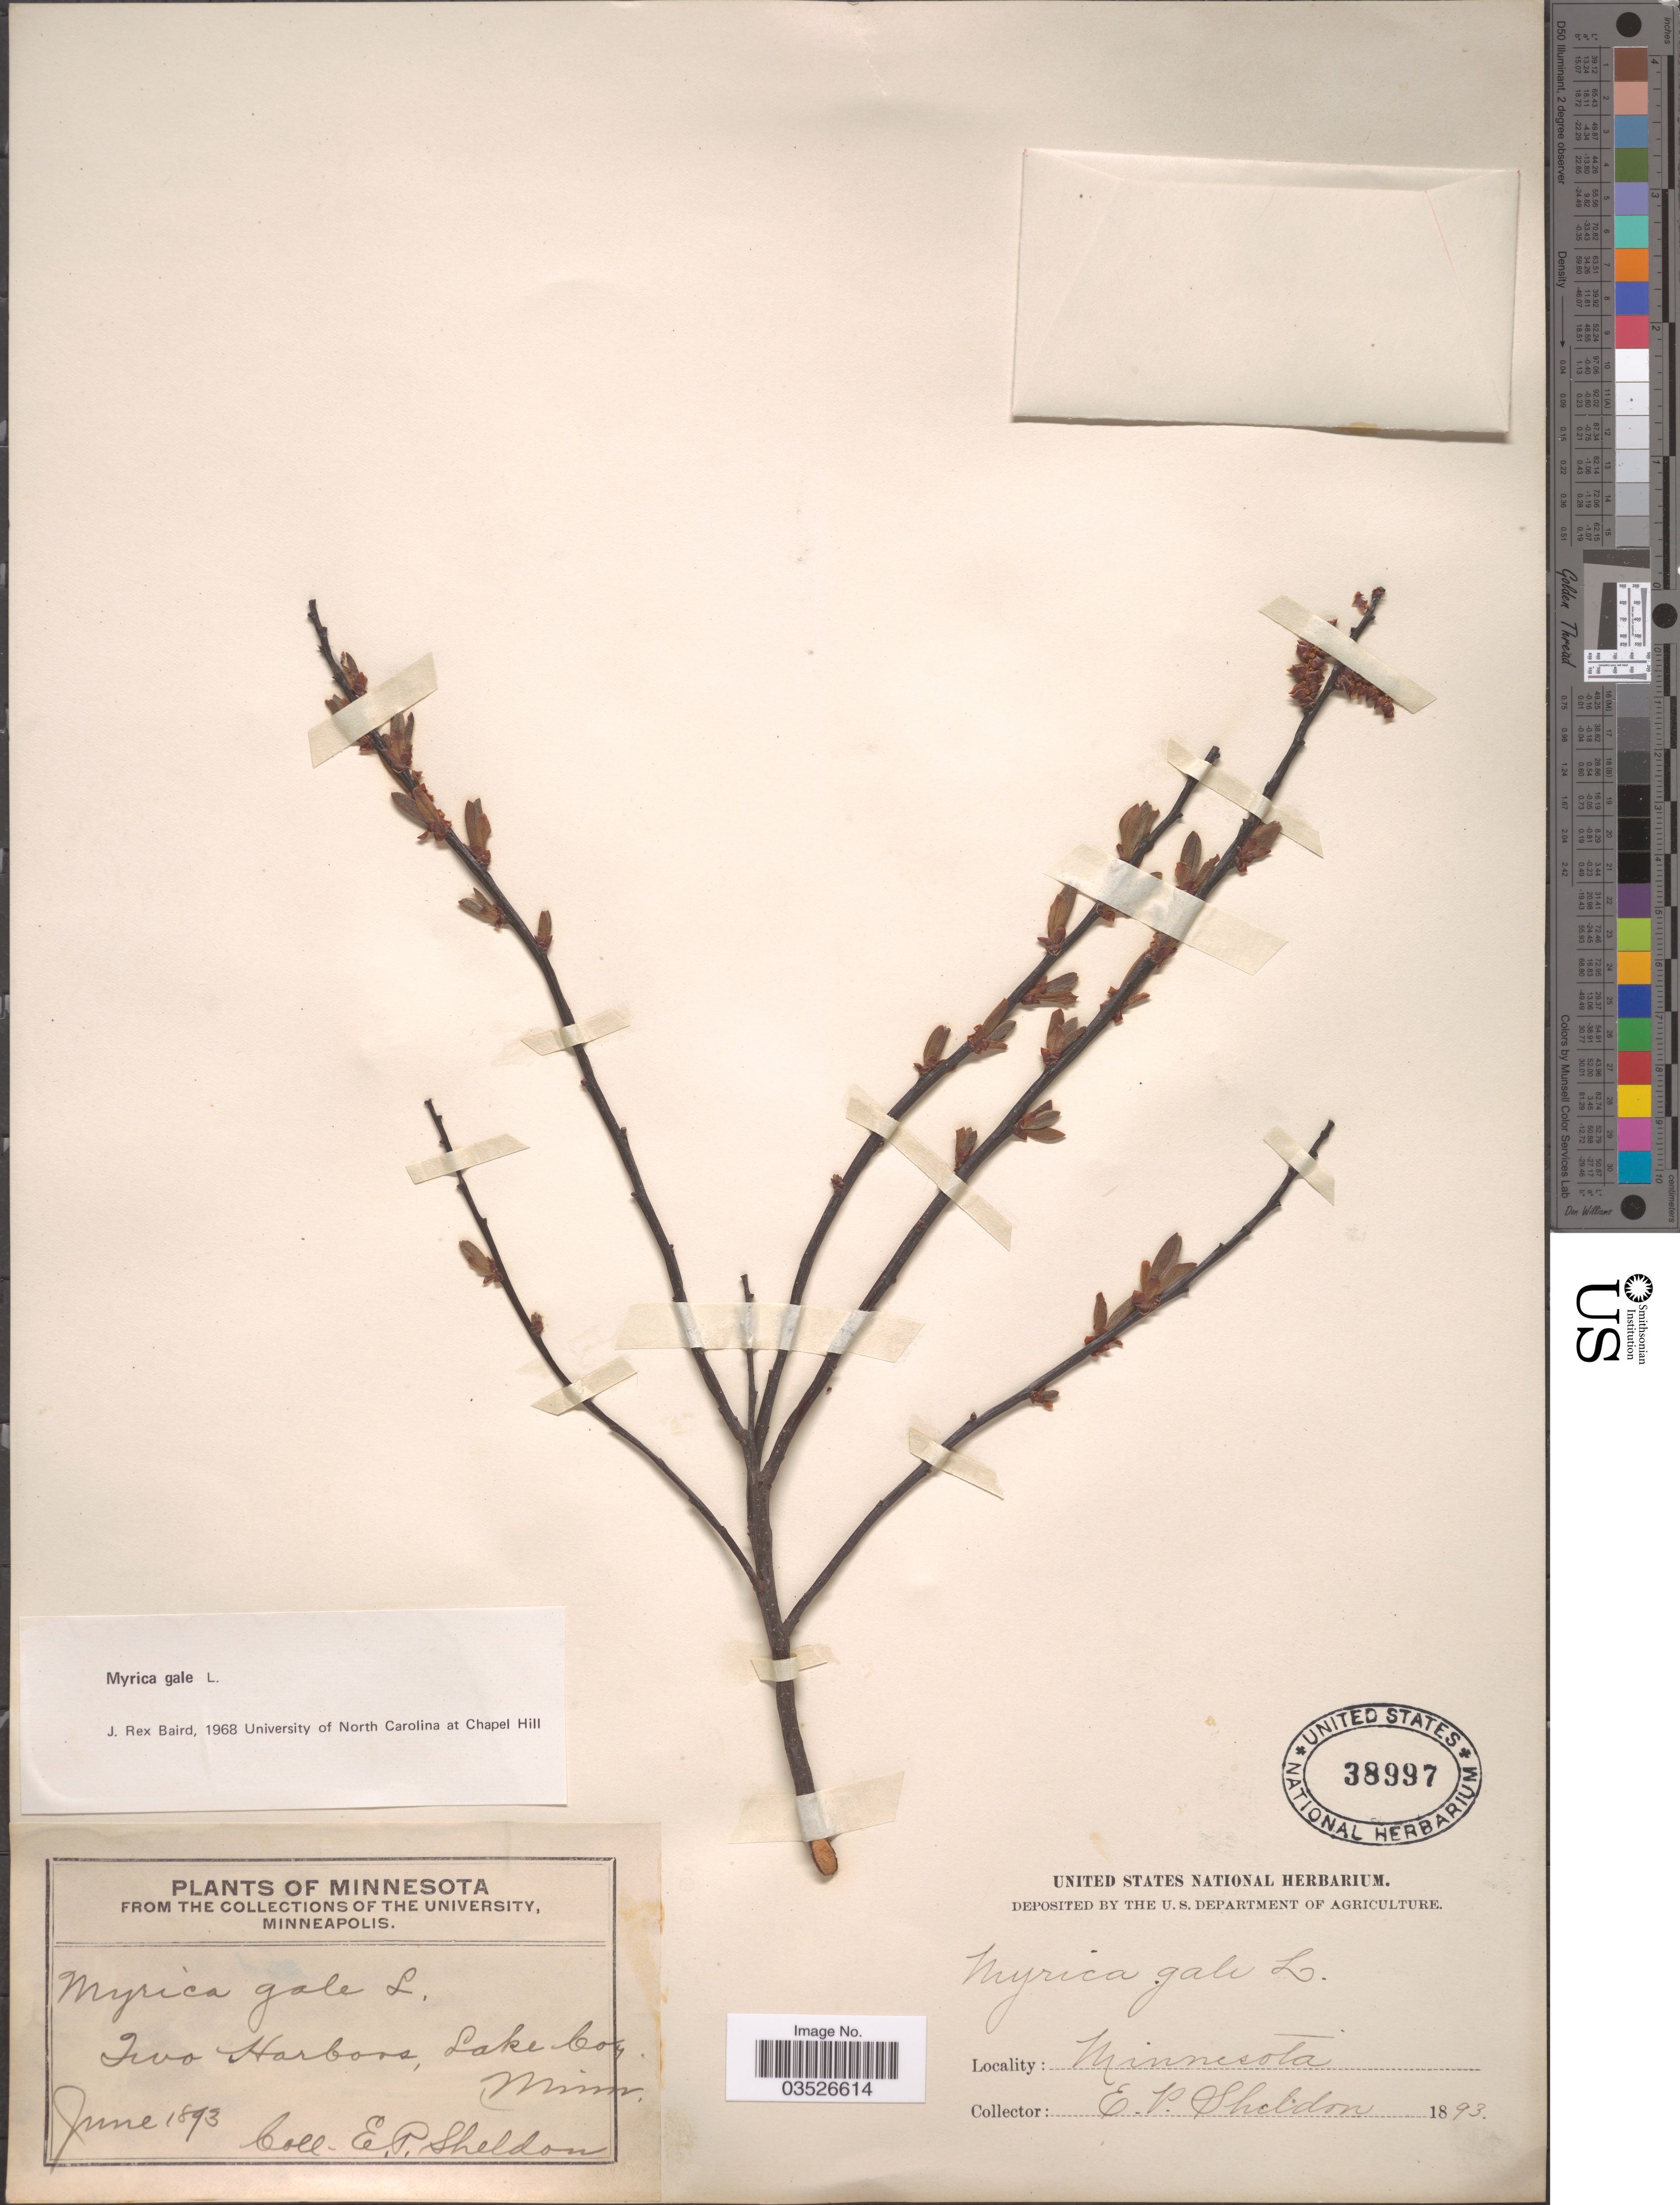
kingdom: Plantae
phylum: Tracheophyta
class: Magnoliopsida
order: Fagales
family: Myricaceae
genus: Myrica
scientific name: Myrica gale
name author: L.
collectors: E. P. Sheldon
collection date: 1893-06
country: United States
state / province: Minnesota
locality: Two Harbors, Lake Co.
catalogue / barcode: US 38997